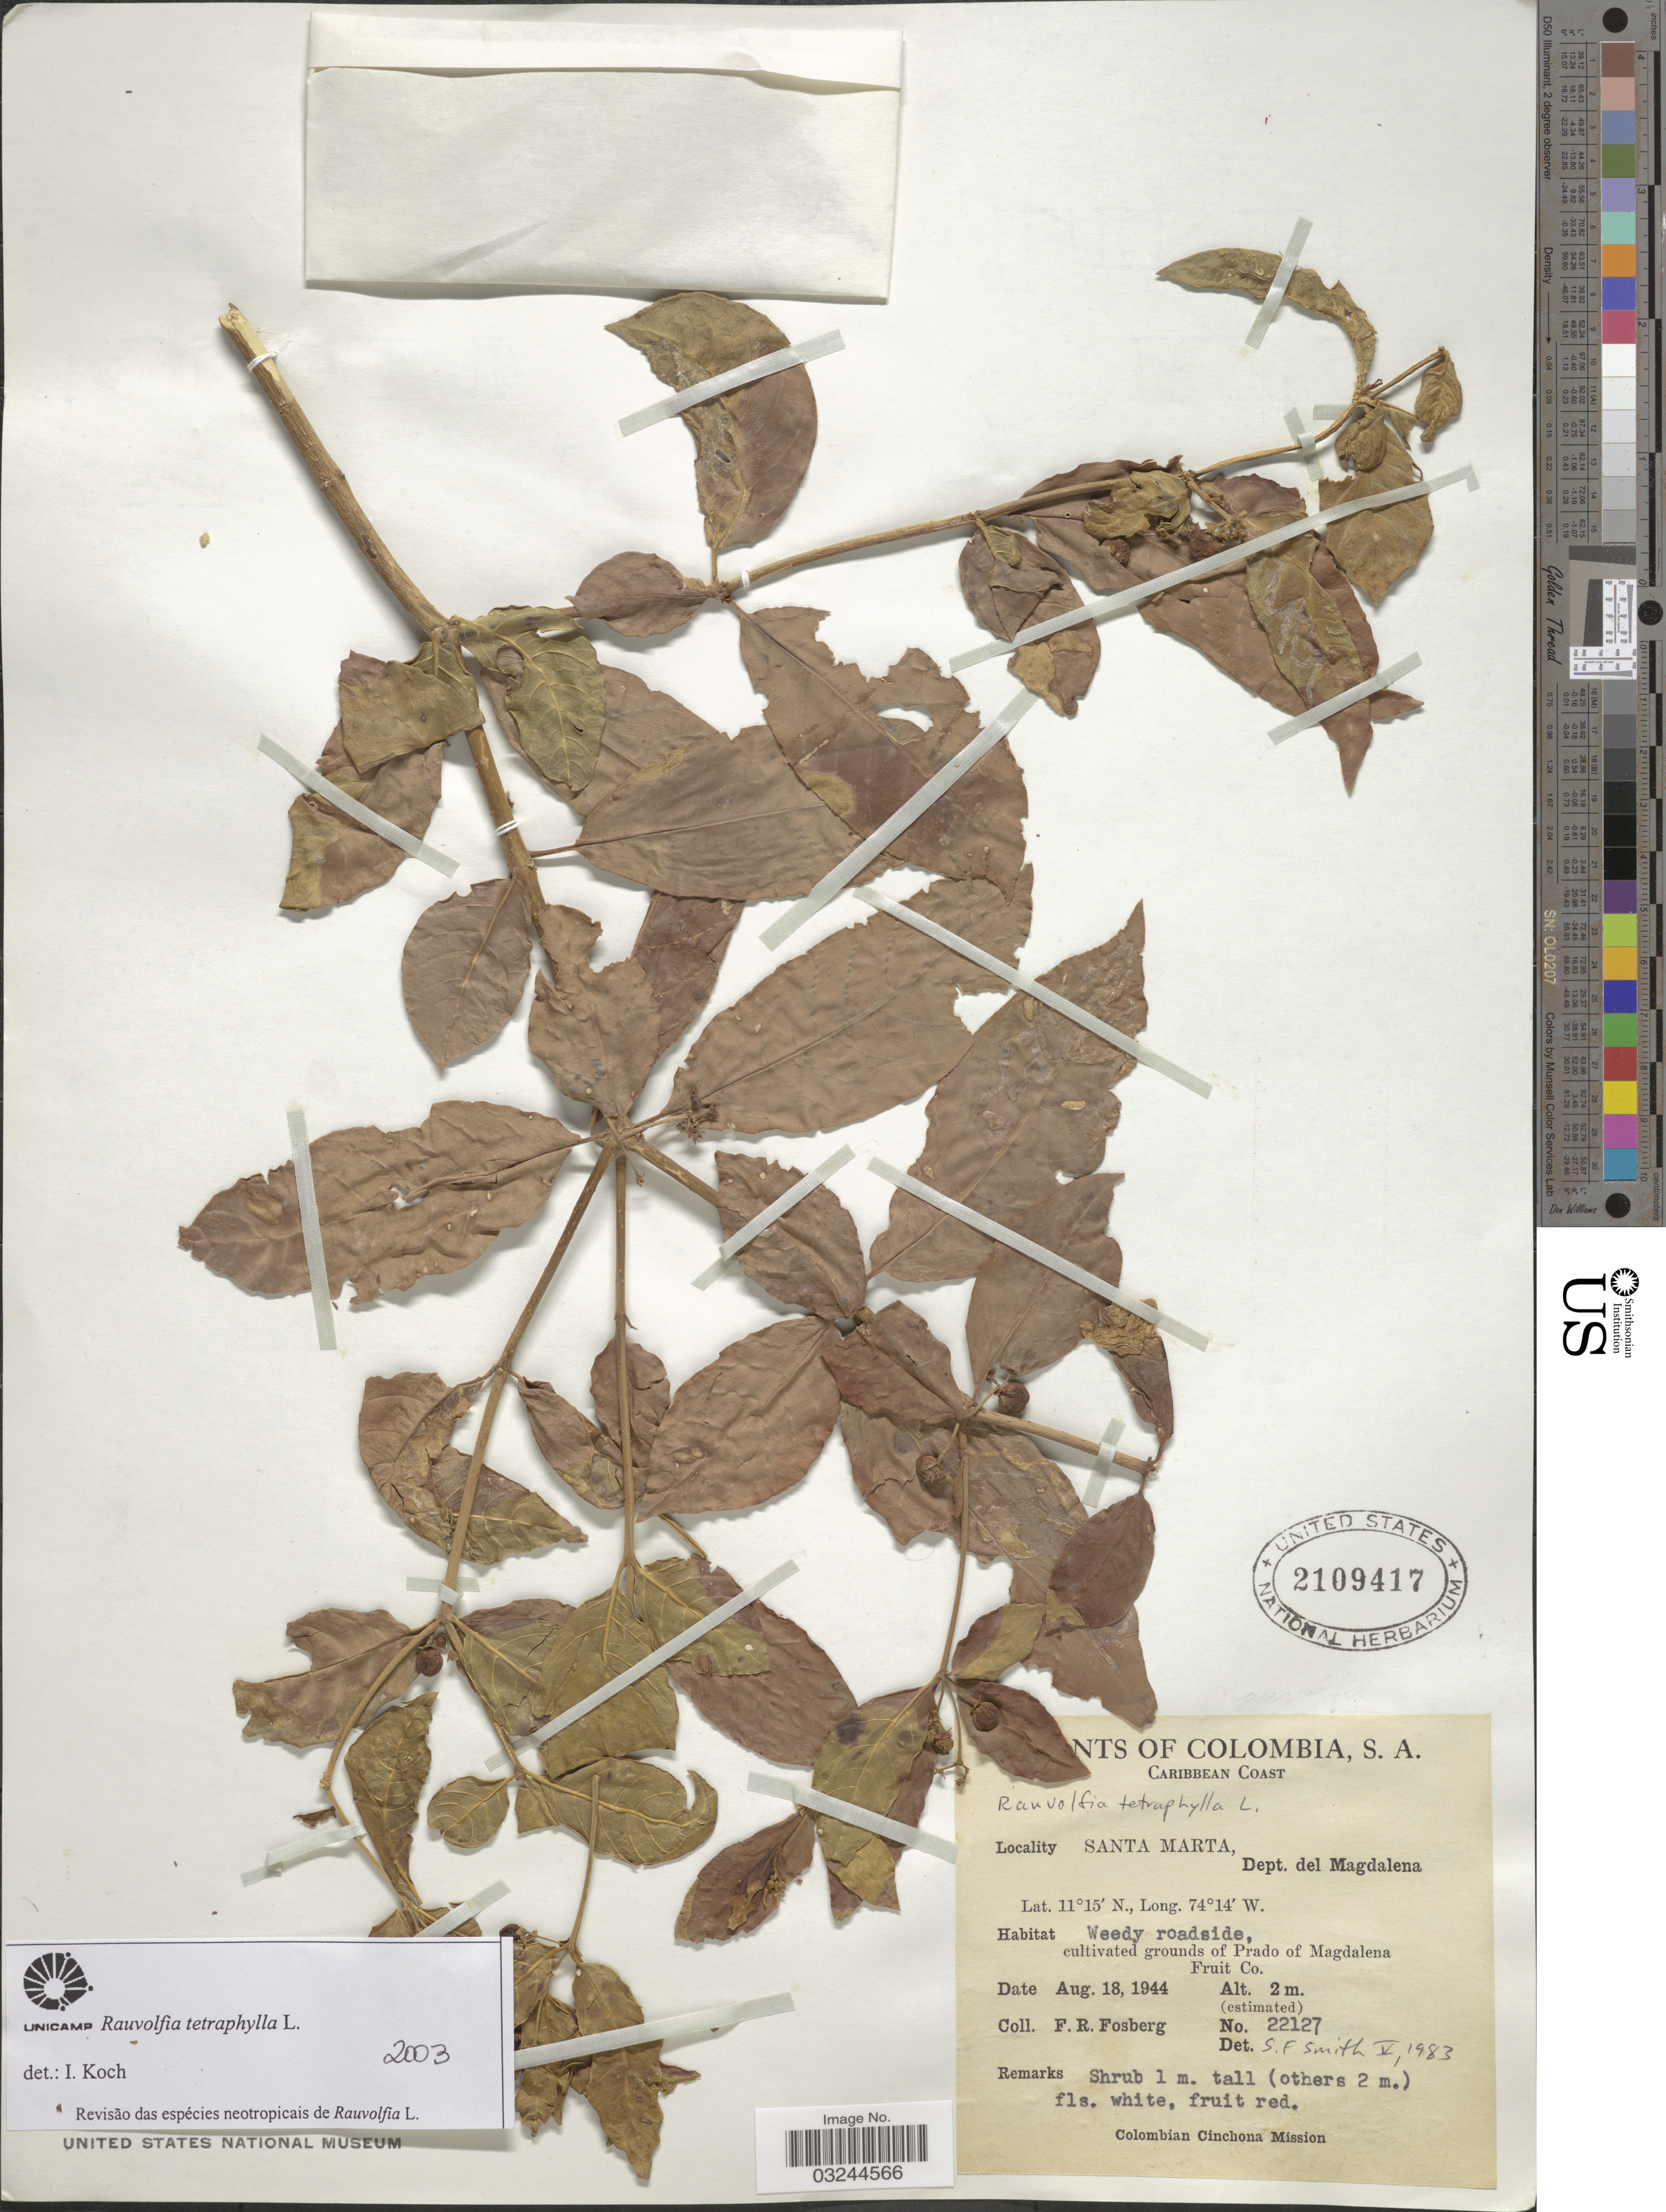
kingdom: Plantae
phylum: Tracheophyta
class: Magnoliopsida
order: Gentianales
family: Apocynaceae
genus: Rauvolfia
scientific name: Rauvolfia tetraphylla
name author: L.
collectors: F. R. Fosberg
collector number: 22127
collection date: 1944-08-18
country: Colombia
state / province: Magdalena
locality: Caribbean Coast. Dept. del Magdalena. Cultivated grounds of Prado of Magdalena Fruit Co. Santa Marta.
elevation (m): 2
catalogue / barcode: US 2109417